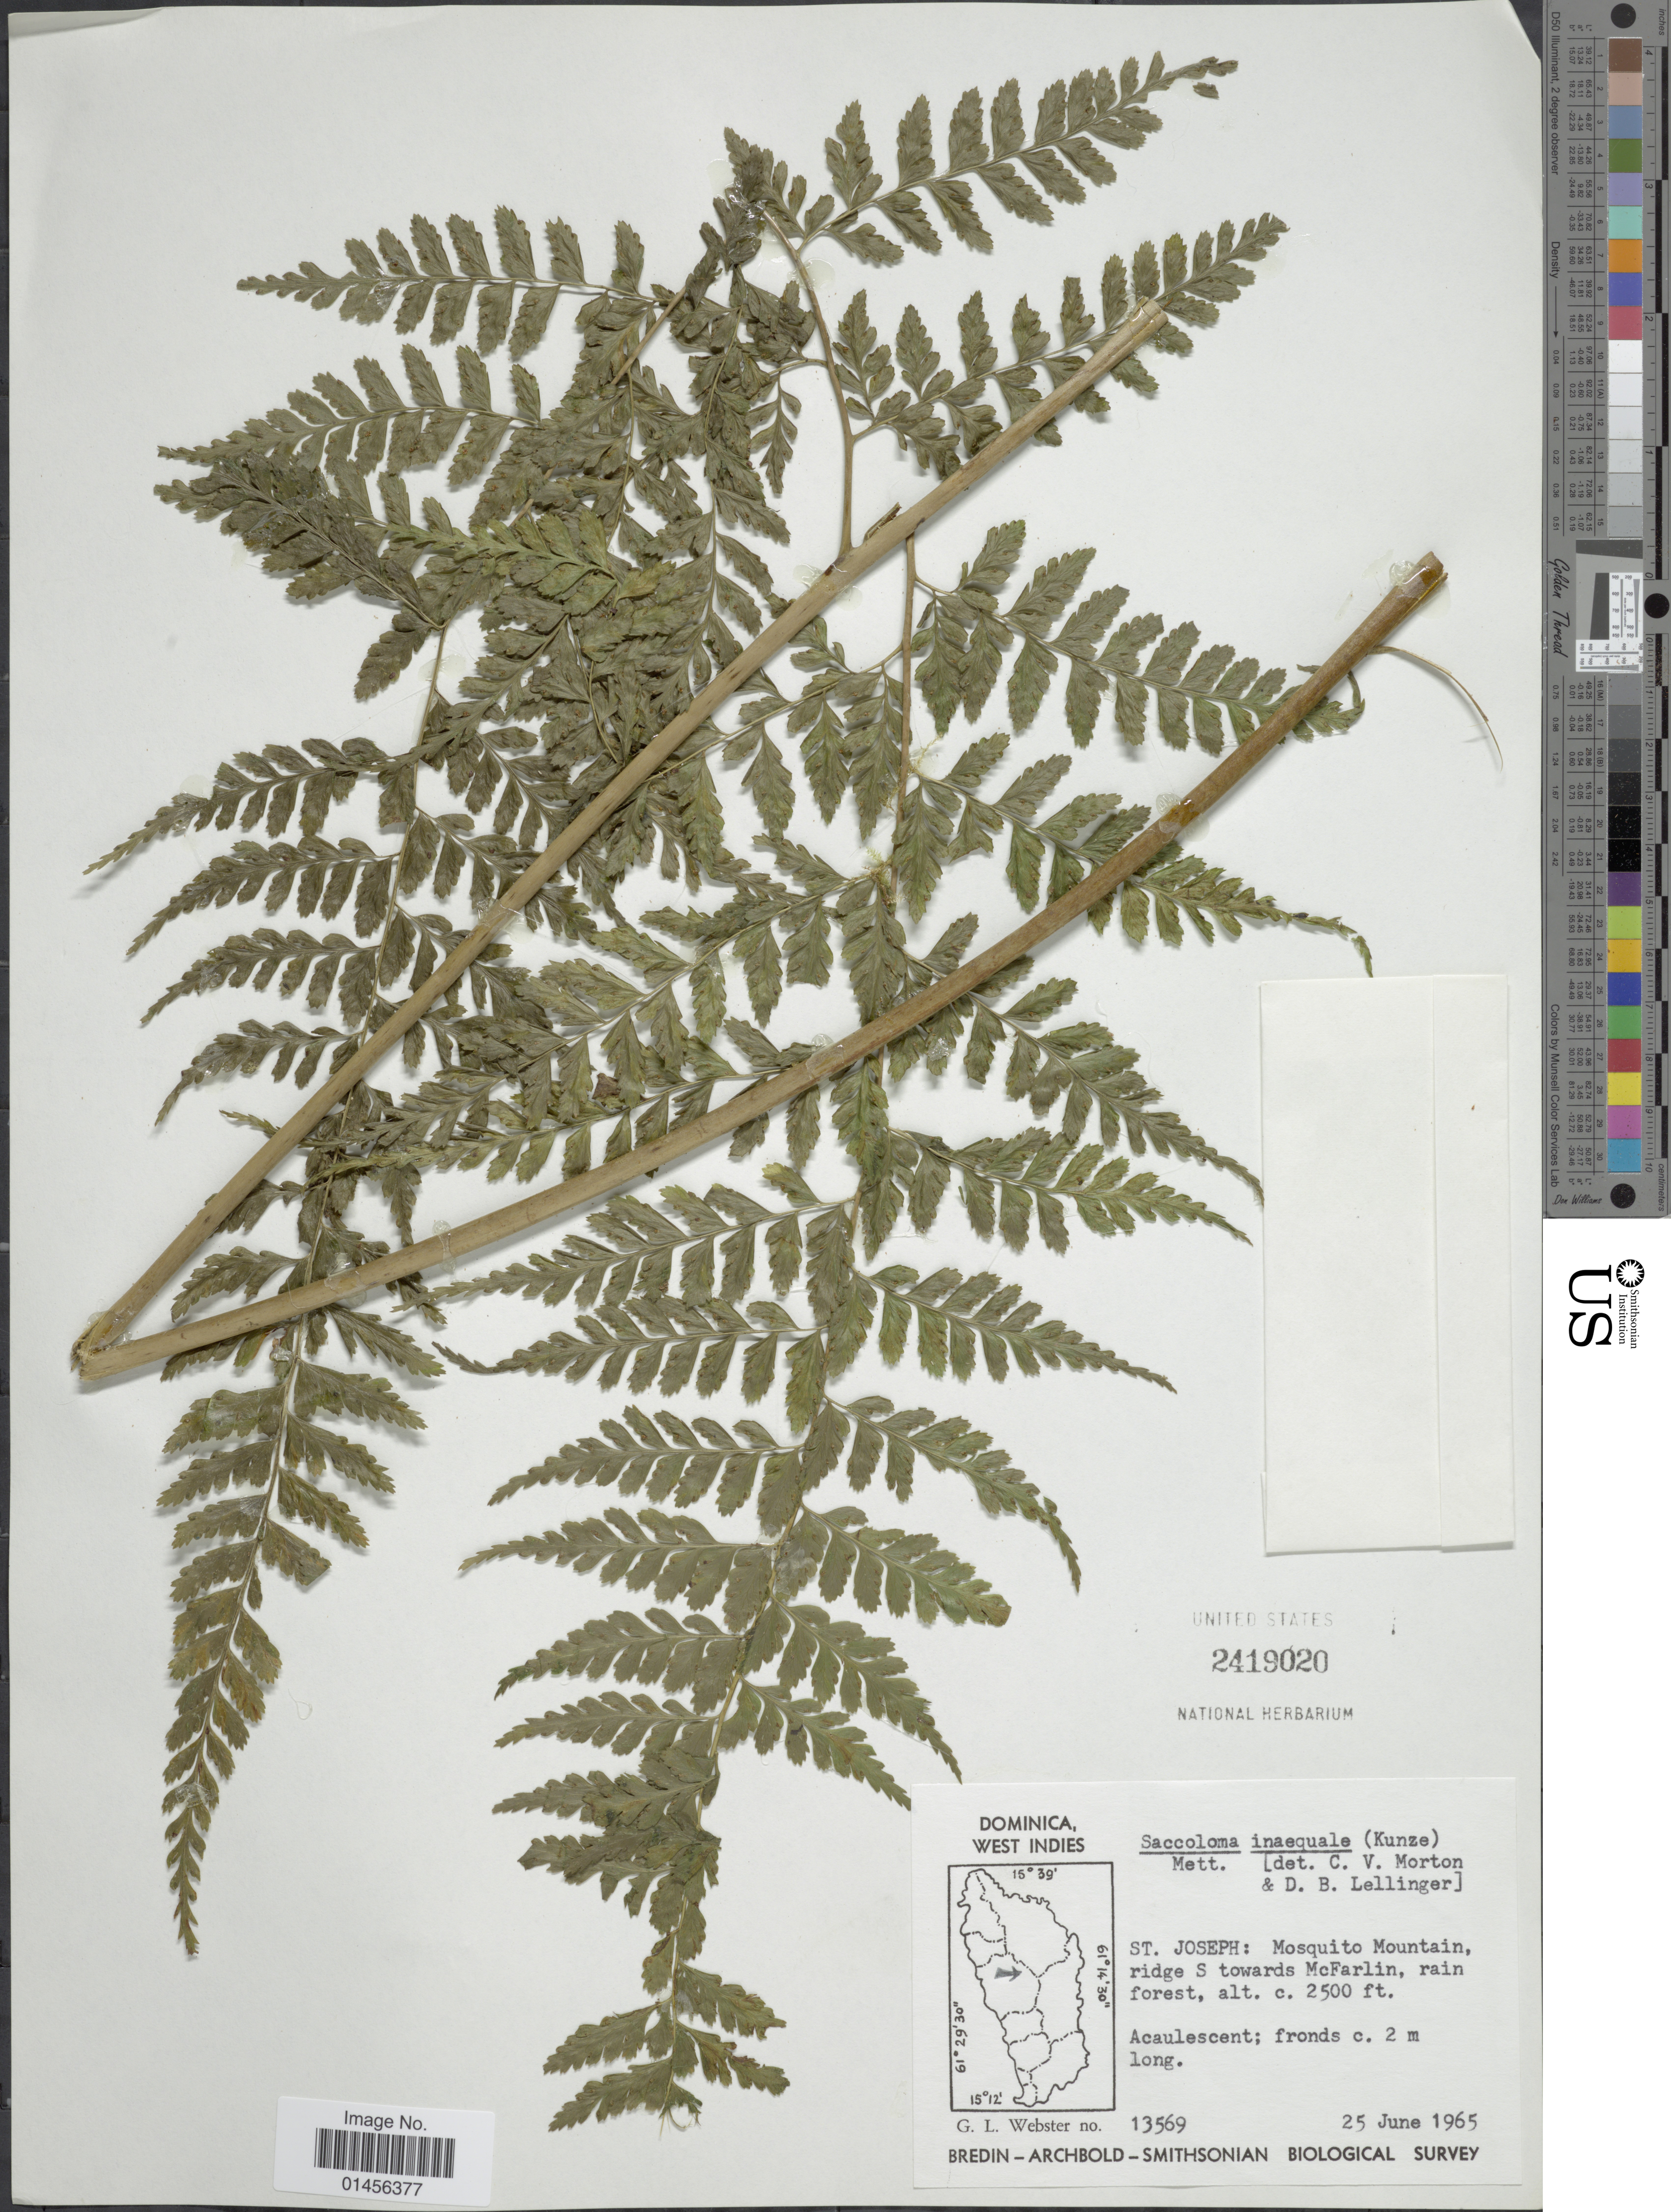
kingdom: Plantae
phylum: Tracheophyta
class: Polypodiopsida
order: Polypodiales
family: Saccolomataceae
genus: Saccoloma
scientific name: Saccoloma inaequale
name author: (Kunze) Mett.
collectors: G. L. Webster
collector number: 13569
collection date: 1965-06-25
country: Dominica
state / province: St. Joseph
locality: Mosquito Mountain, ridge S towards McFarlin, rain forest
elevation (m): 762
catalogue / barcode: US 2419020